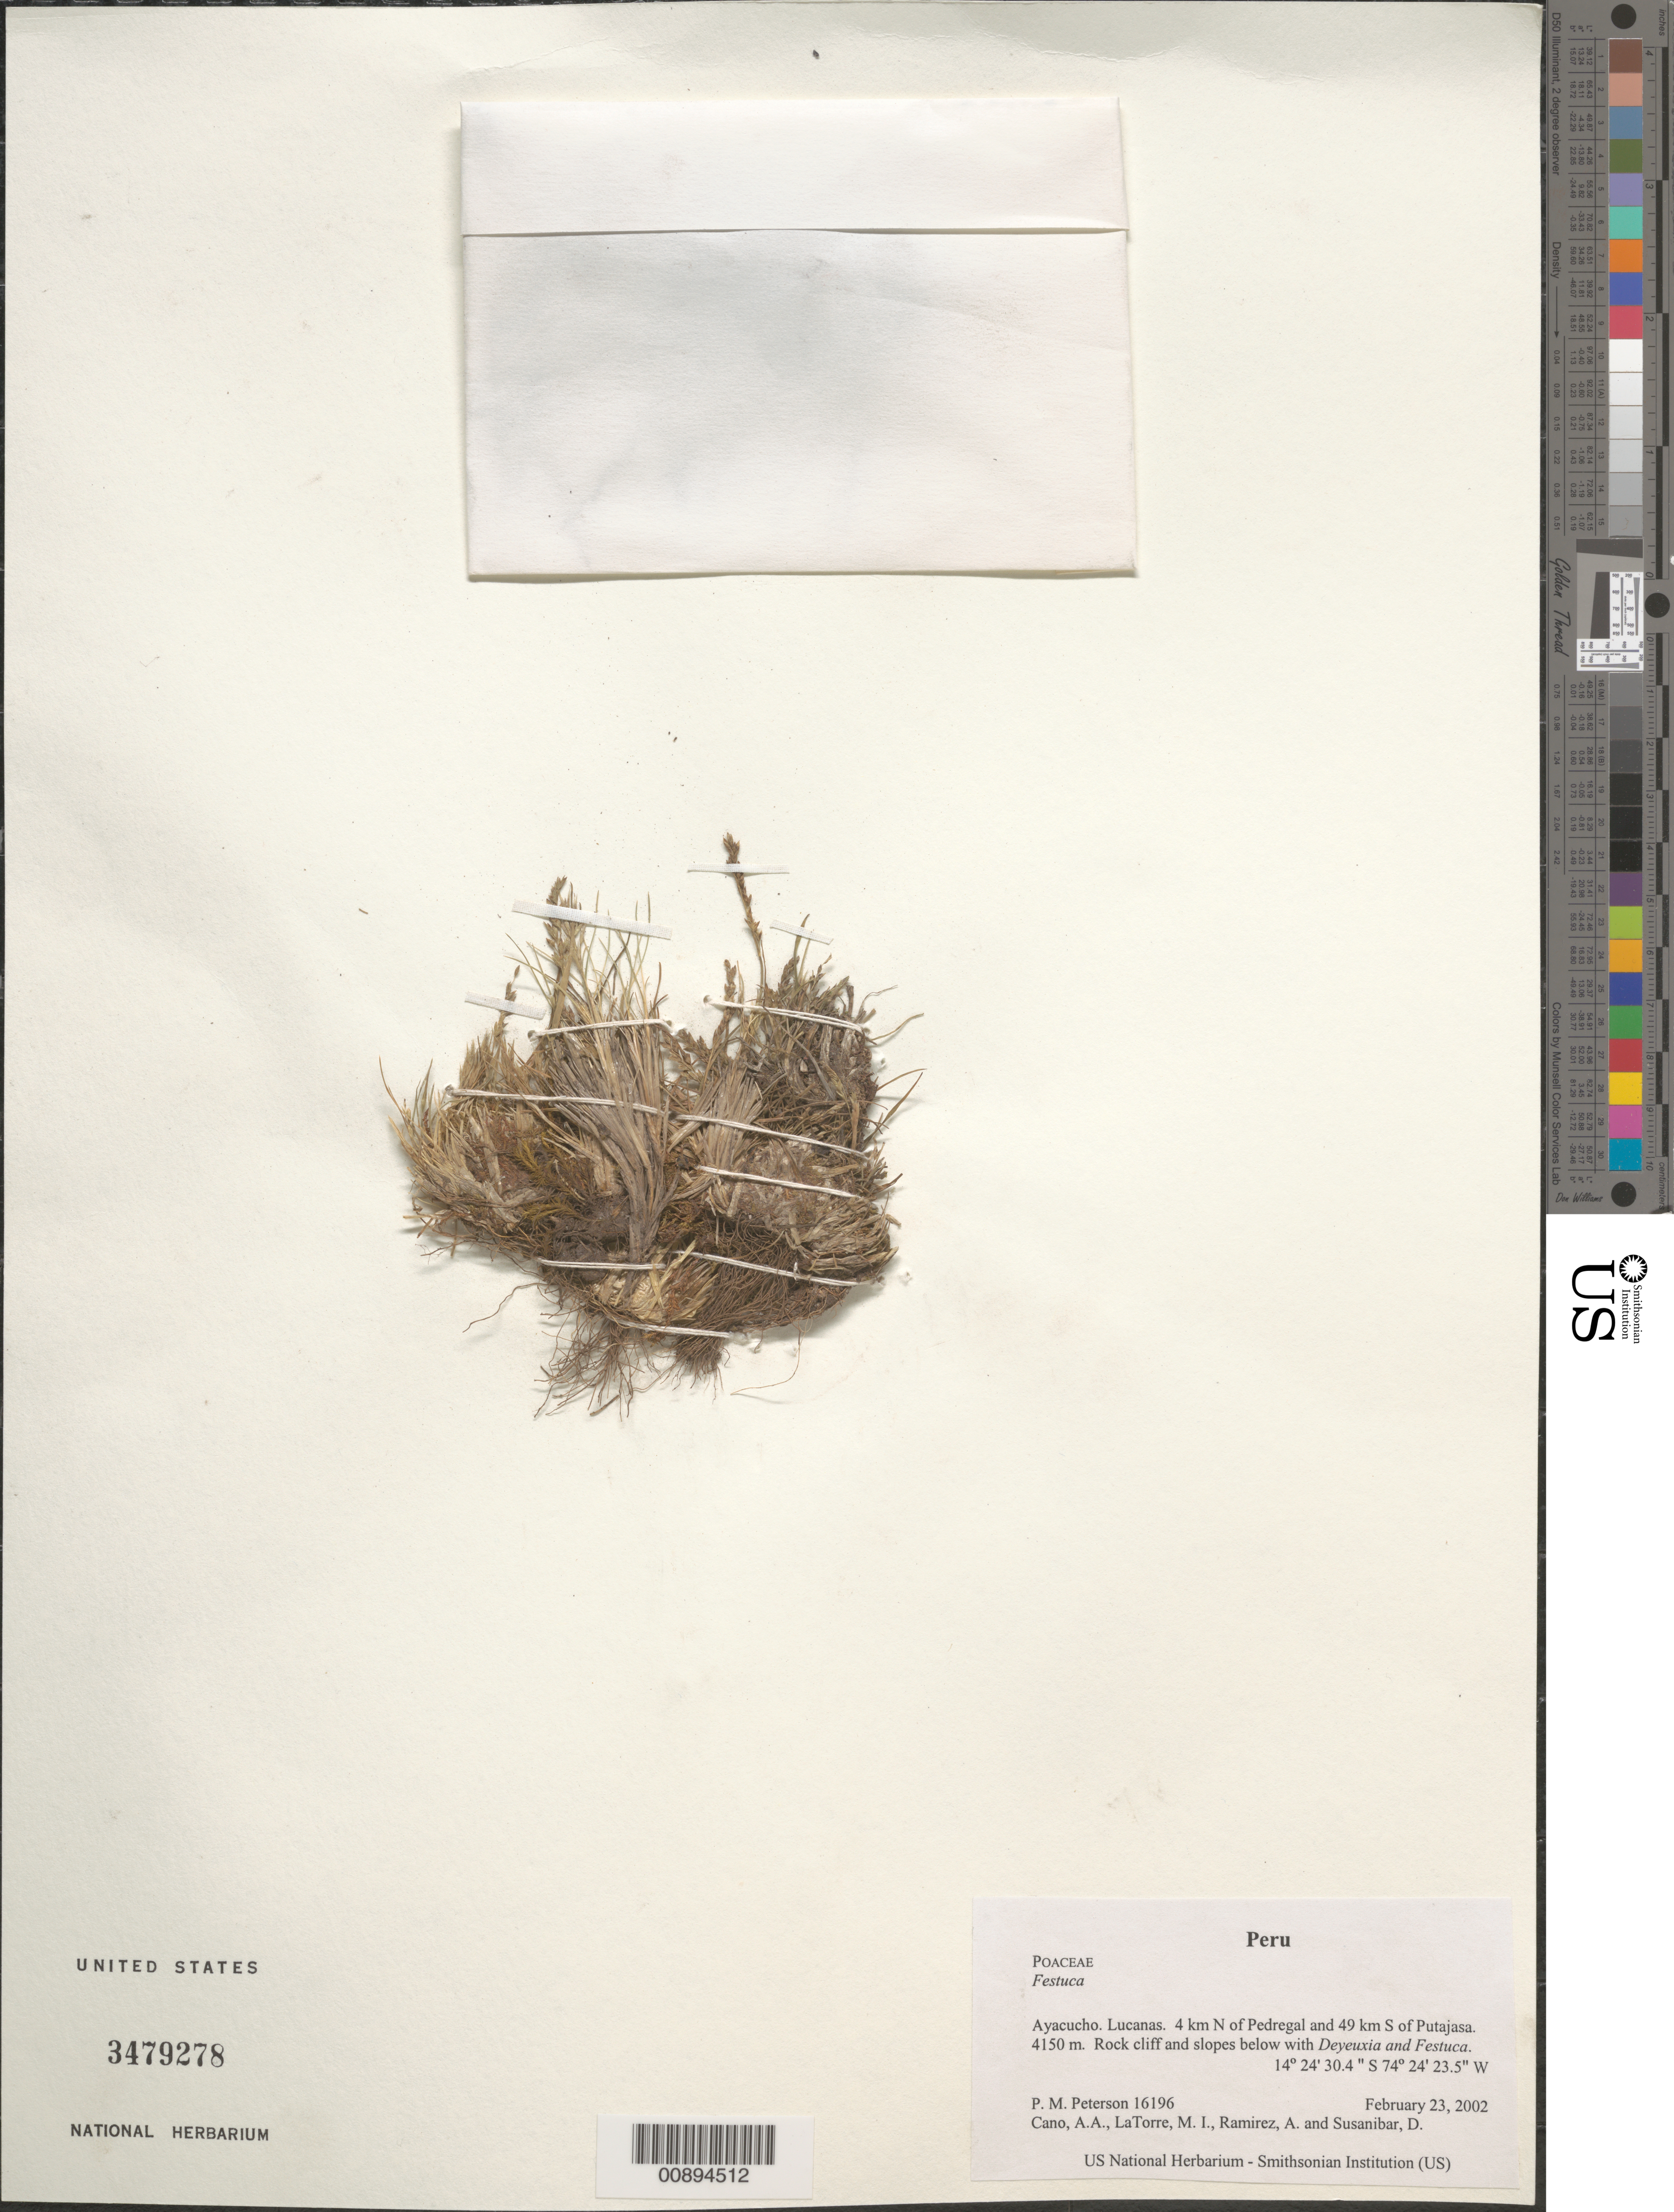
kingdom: Plantae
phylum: Tracheophyta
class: Liliopsida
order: Poales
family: Poaceae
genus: Festuca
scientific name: Festuca sp.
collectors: P. M. Peterson, A. Cano, M. I. La Torre, A. Ramírez & D. Susanibar Cruz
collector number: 16196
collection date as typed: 23 Feb 2002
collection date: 2002-02-23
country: Peru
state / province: Ayacucho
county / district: Lucanas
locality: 4 km N of Pedregal and 49 km S of Putajasa.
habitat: Rock cliff and slopes below with ~Deyeuxia and Festuca~.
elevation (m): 4150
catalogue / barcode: US 3479278